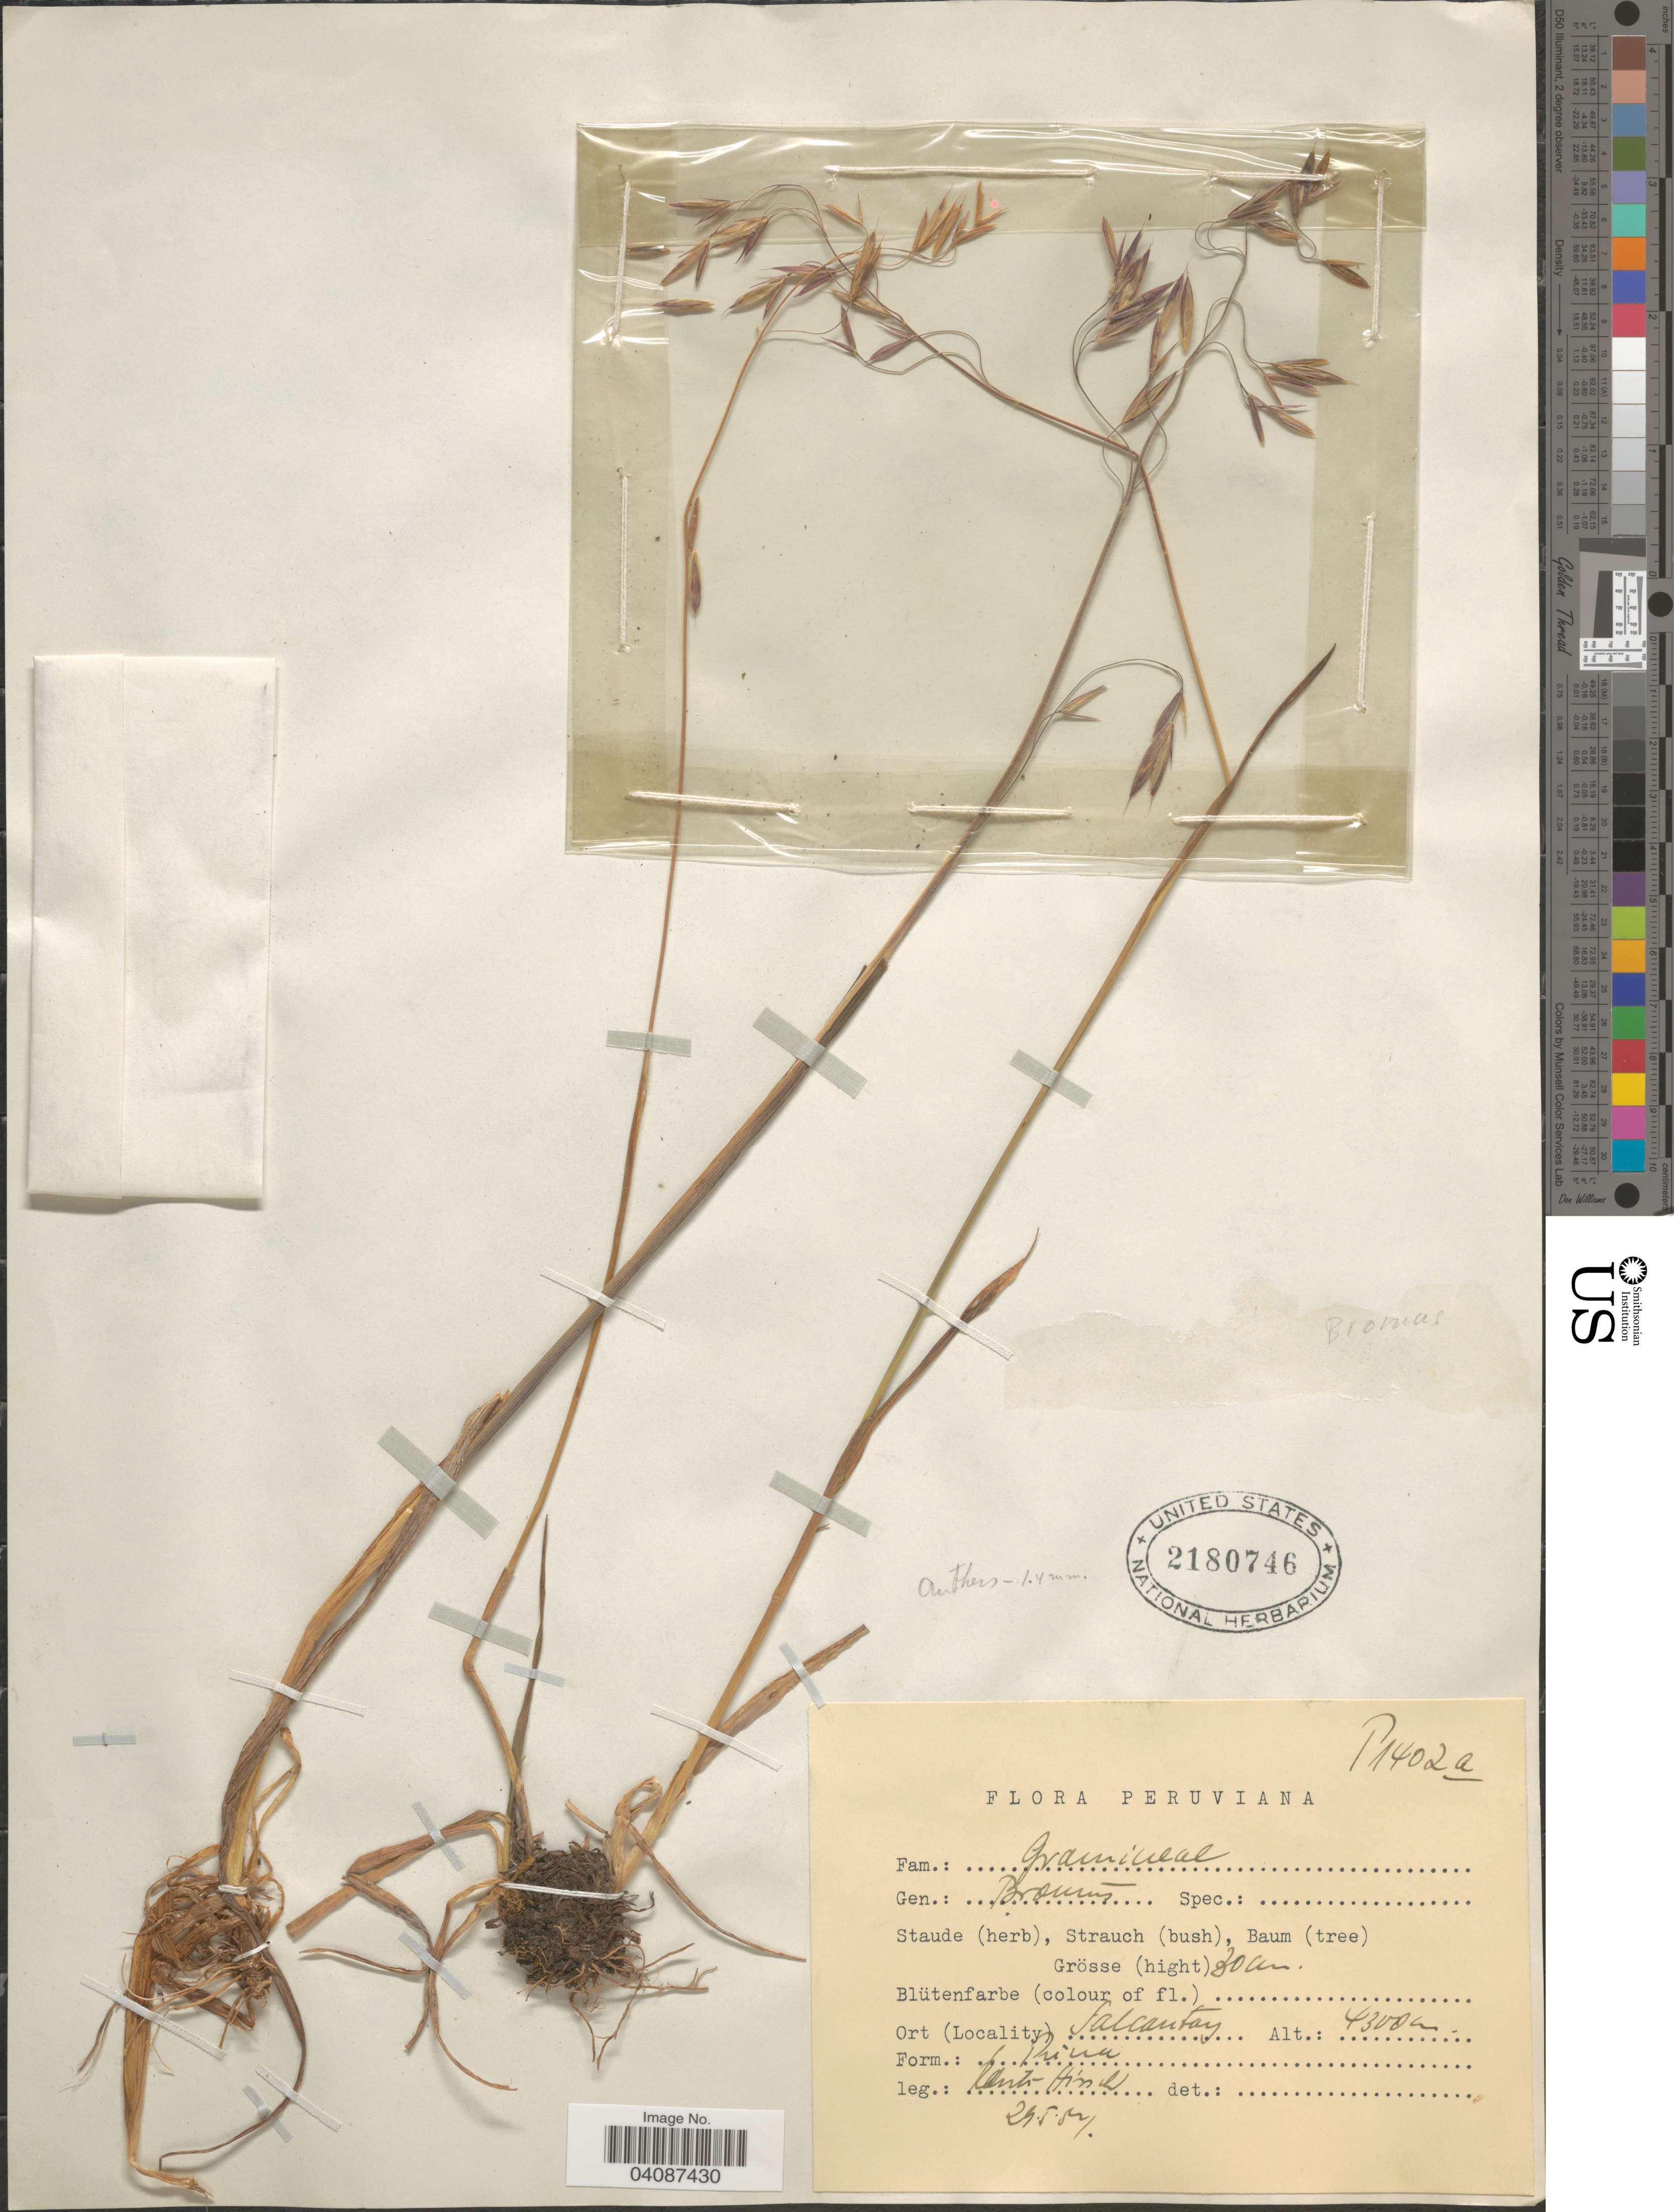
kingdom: Plantae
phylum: Tracheophyta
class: Liliopsida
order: Poales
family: Poaceae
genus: Bromus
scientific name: Bromus sp.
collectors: W. Rauh & G. Hirsch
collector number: P1402a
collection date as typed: Transcribed d/m/y: 29/5/54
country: Peru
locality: Peruviana. Salcantay.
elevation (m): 4300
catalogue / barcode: US 2180746